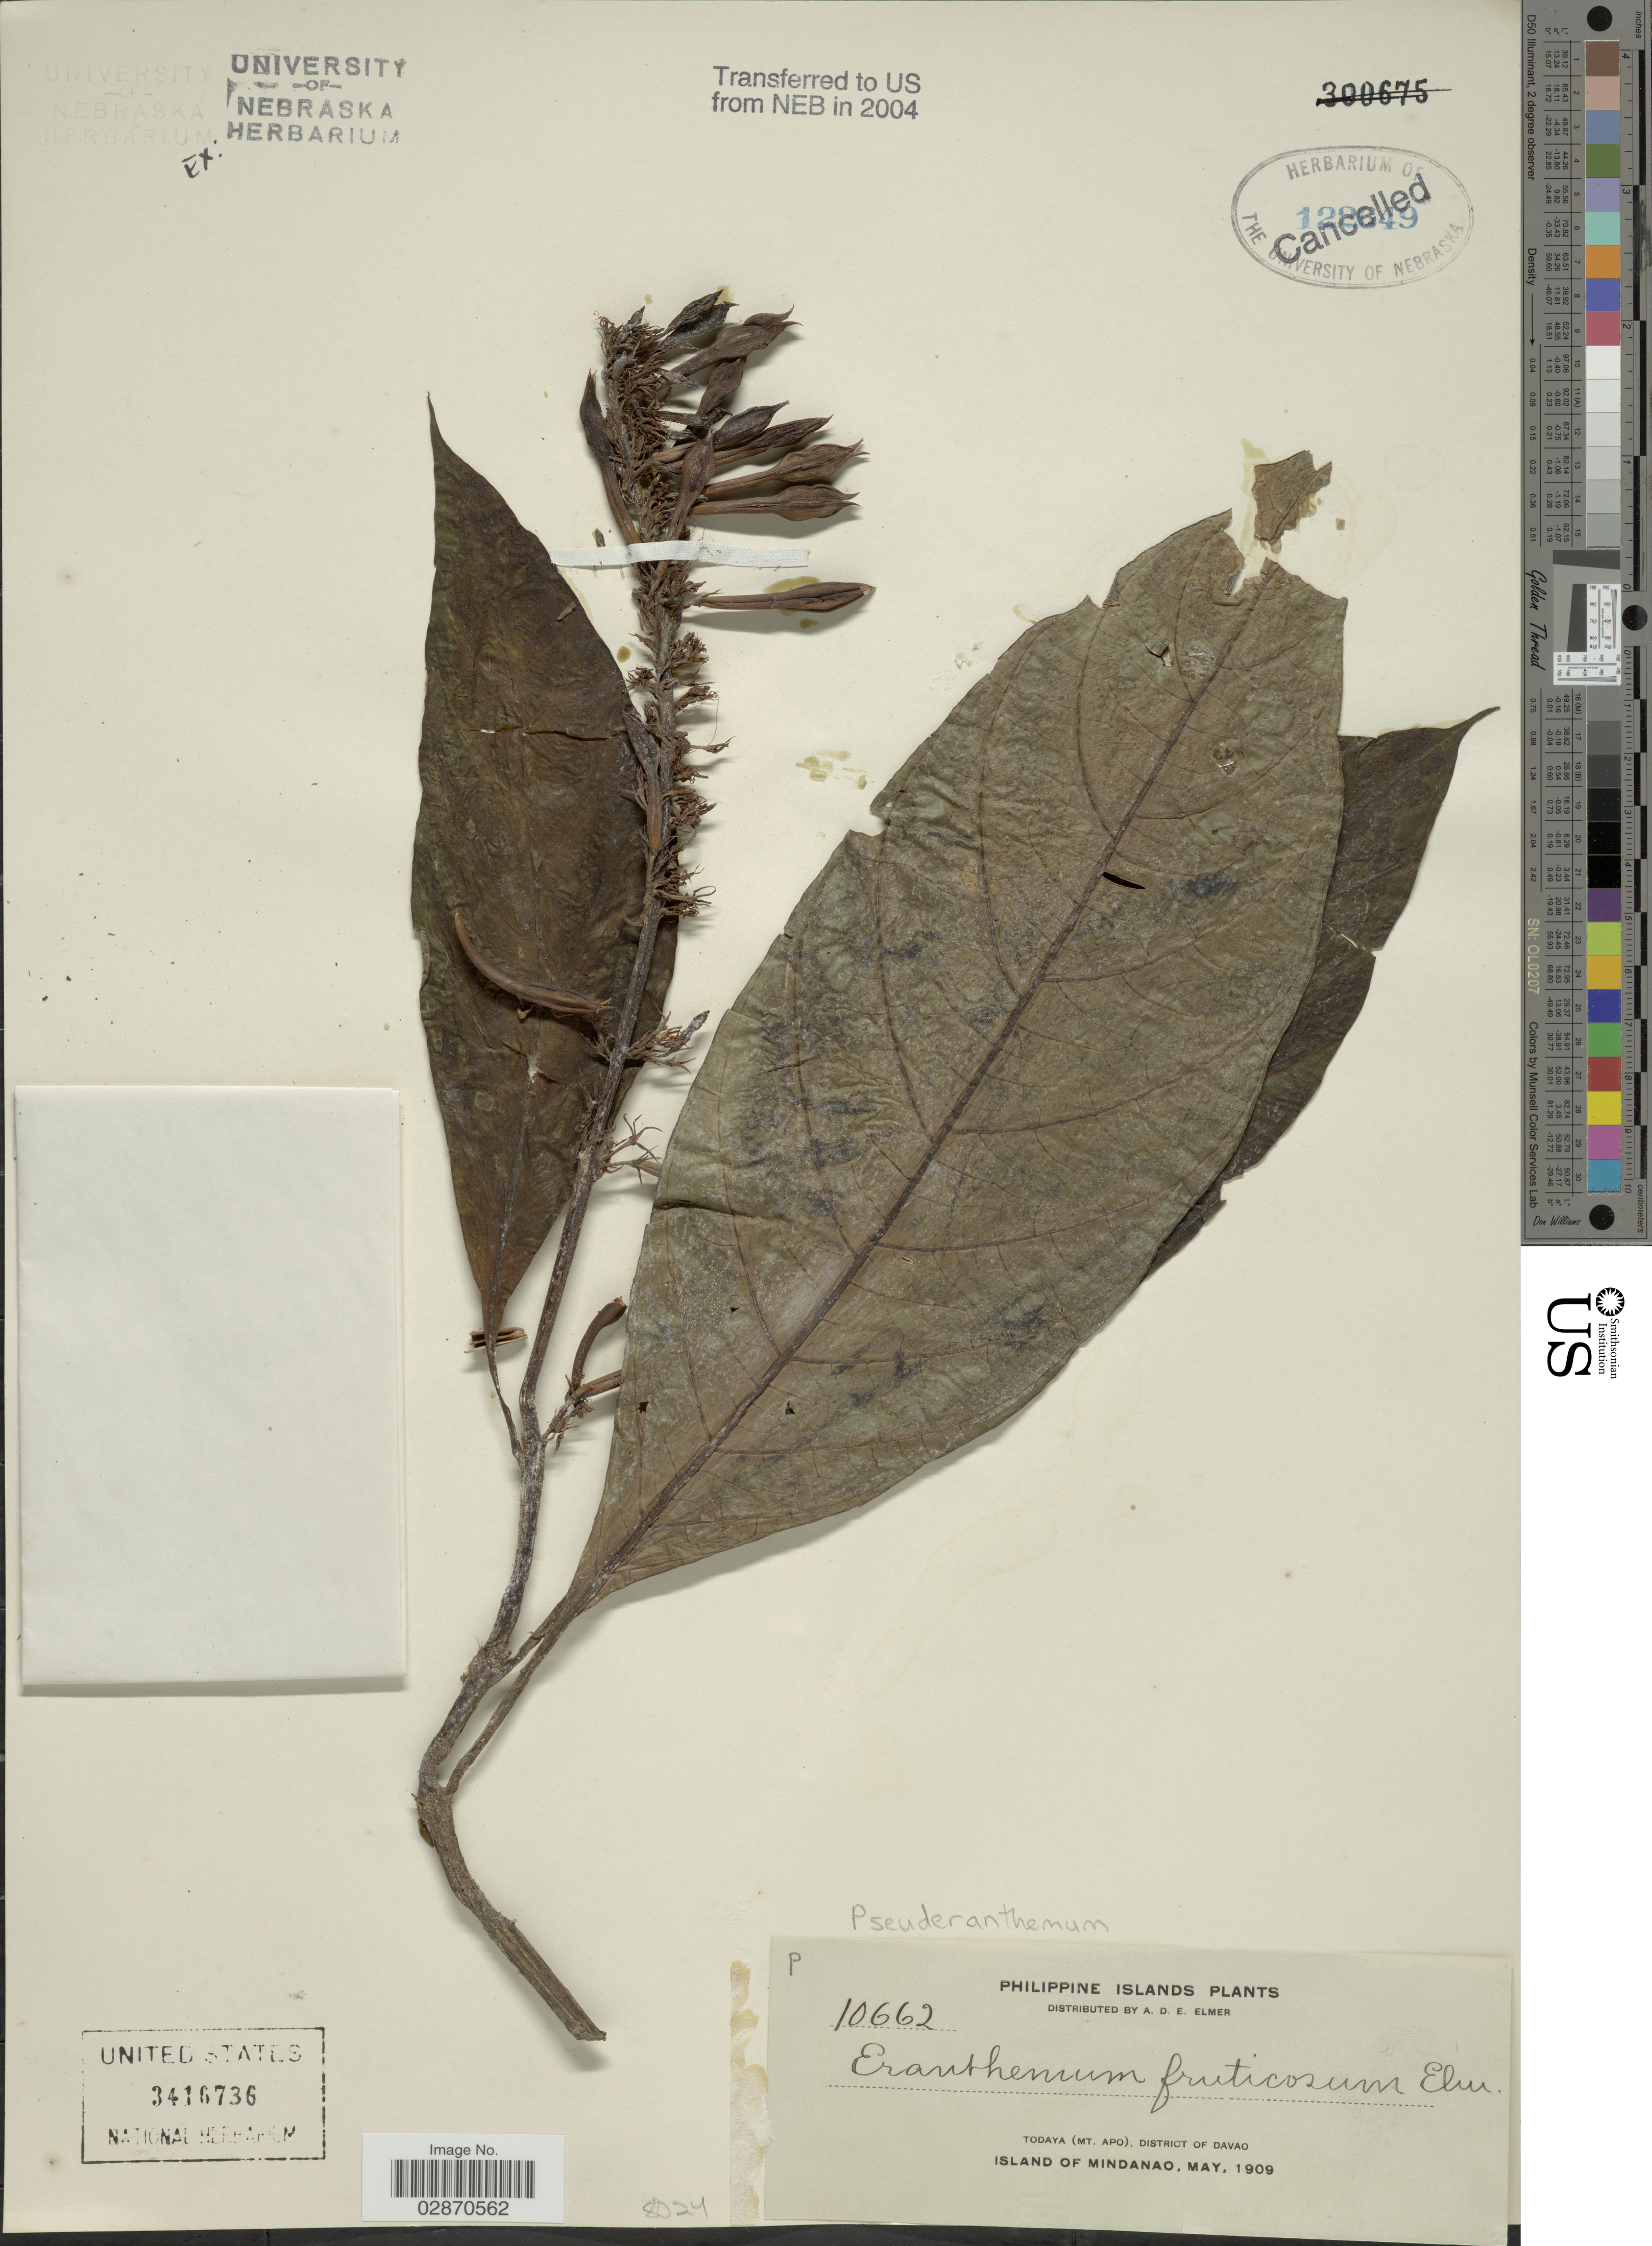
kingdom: Plantae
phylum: Tracheophyta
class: Magnoliopsida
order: Lamiales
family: Acanthaceae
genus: Pseuderanthemum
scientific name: Pseuderanthemum latifolium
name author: (Vahl) B. Hansen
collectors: A. D. E. Elmer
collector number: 10662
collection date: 1909-05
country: Philippines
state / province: Davao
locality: Philippine Islands. Todaya (Mt. Apo), District of Davao. Island of Mindanao.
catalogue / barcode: US 3416736